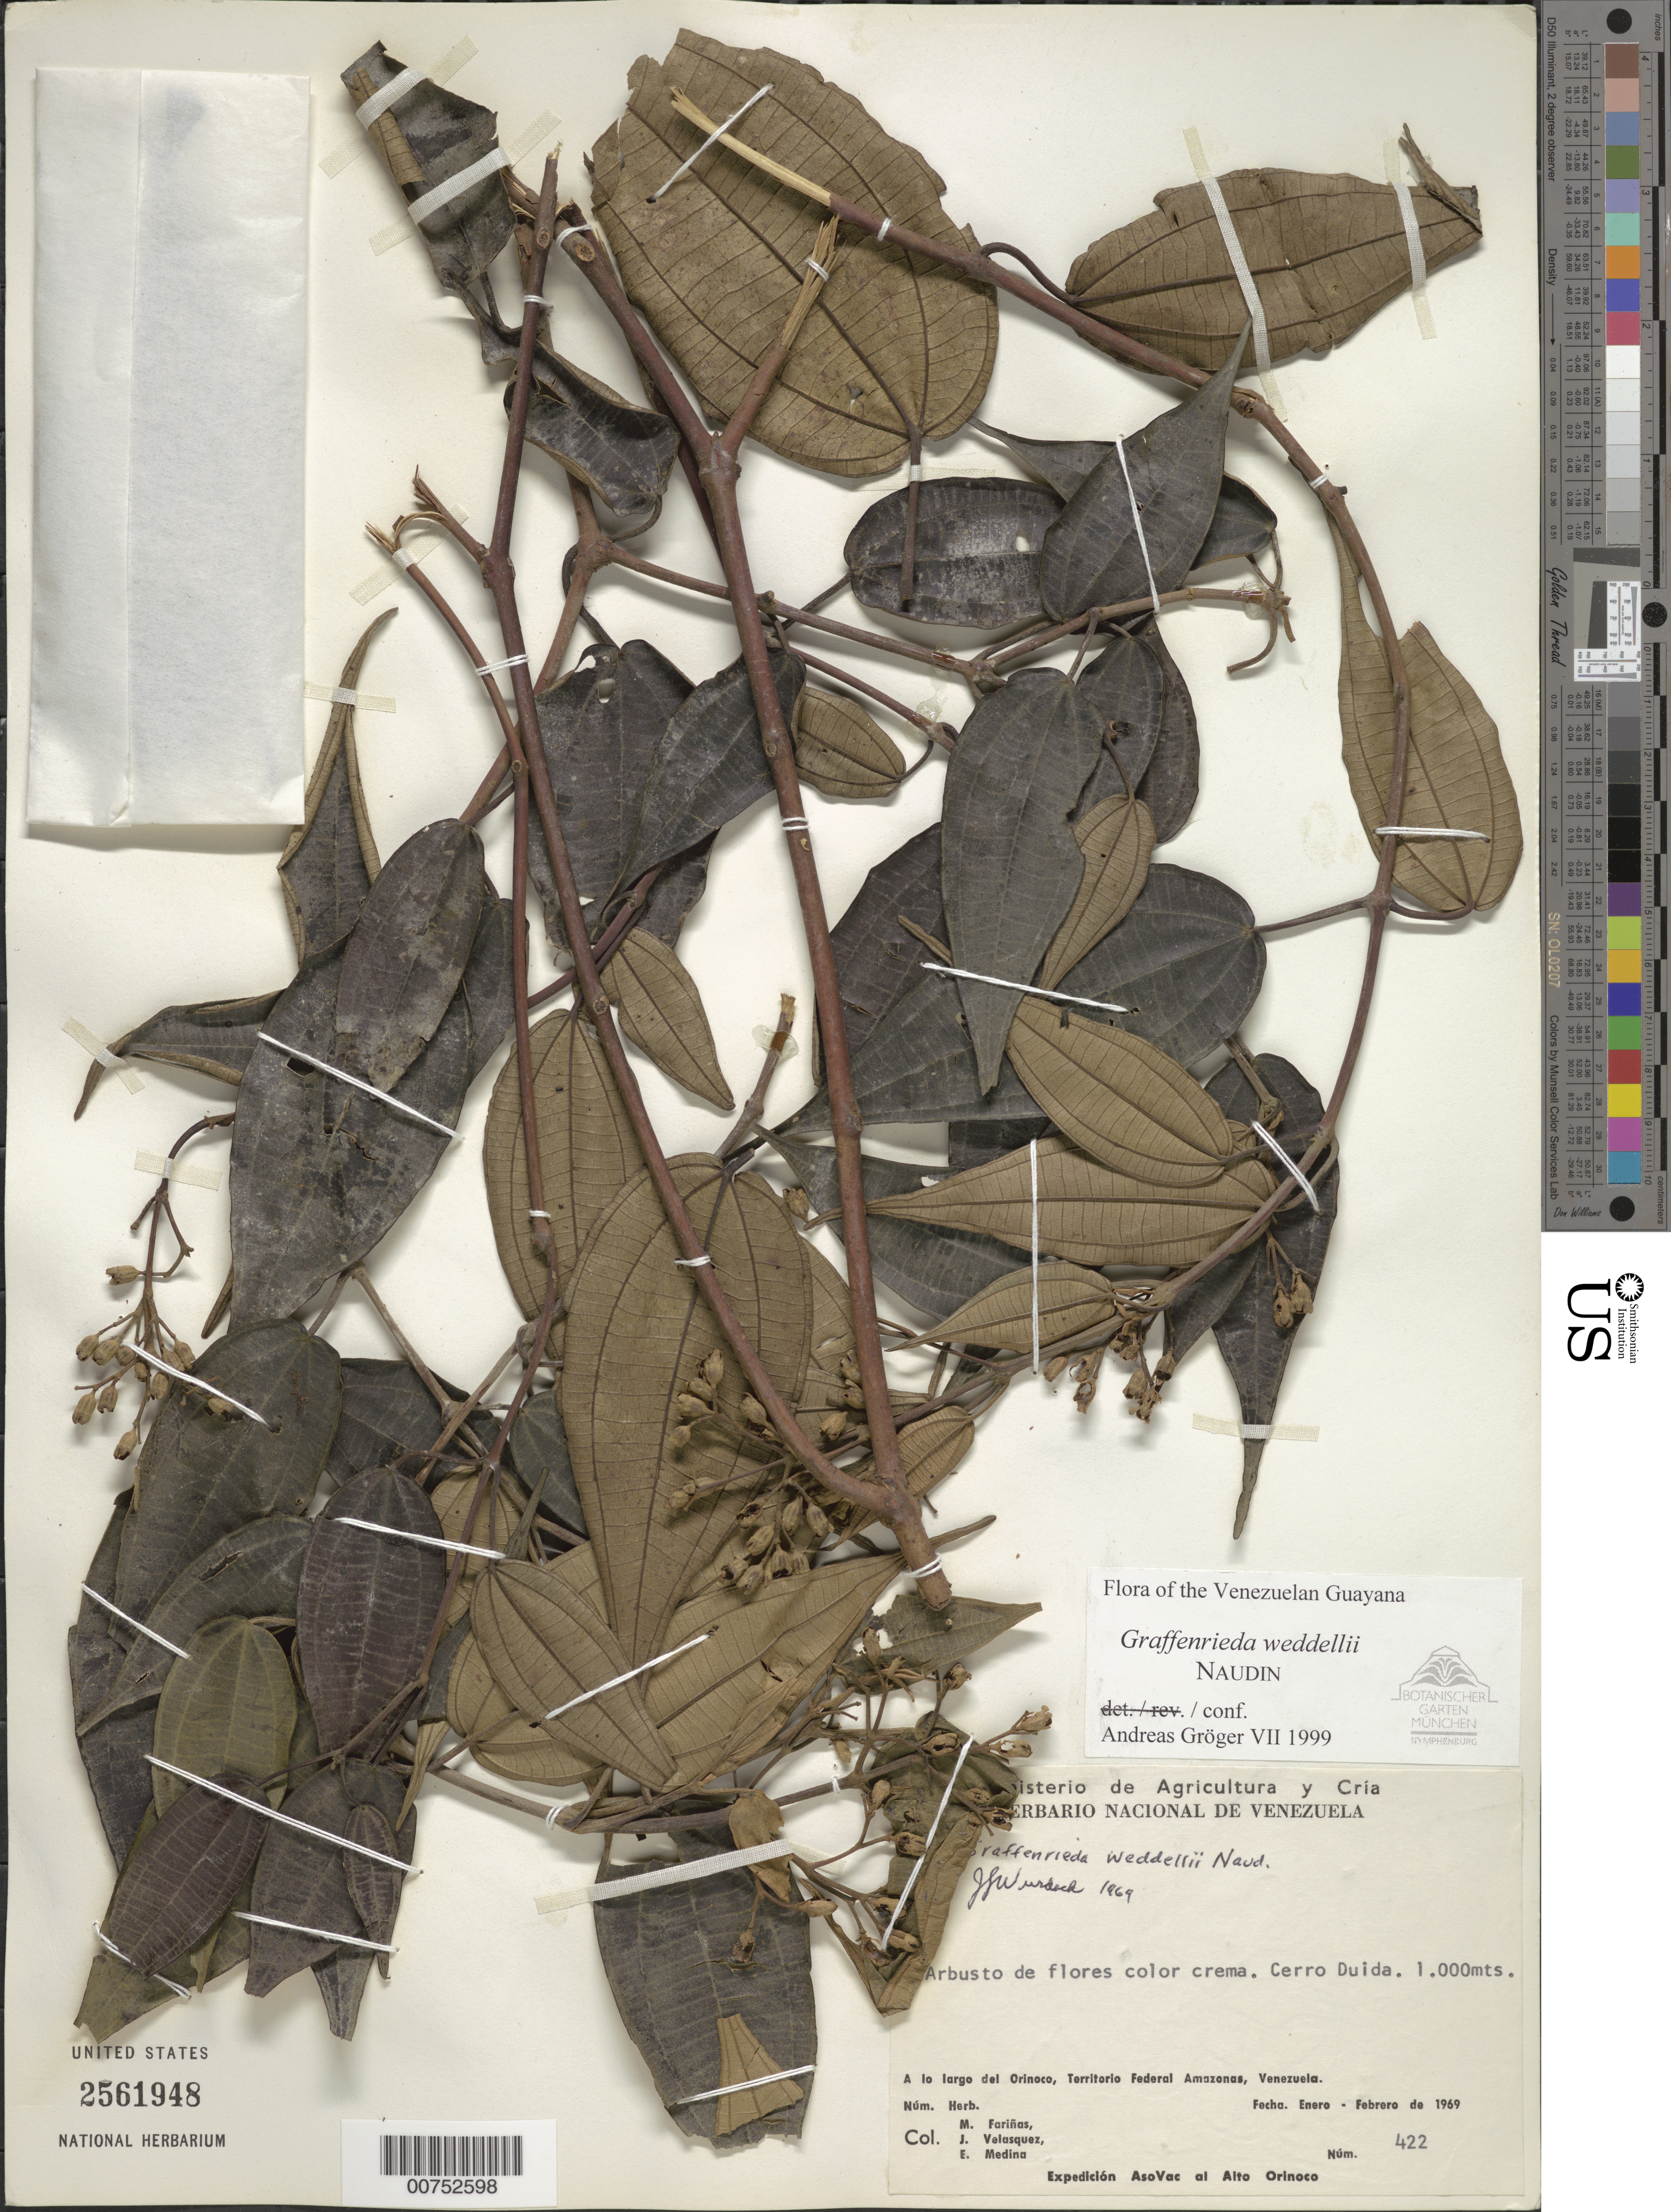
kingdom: Plantae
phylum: Tracheophyta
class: Magnoliopsida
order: Myrtales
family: Melastomataceae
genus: Graffenrieda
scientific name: Graffenrieda weddellii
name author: Naudin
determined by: Gröger, A.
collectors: M. Fariñas, J. Velasquez & E. Medina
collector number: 422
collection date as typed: Jan-69 to Feb-69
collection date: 1969-01/1969-02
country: Venezuela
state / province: Amazonas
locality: Cerro Duida, Río Orinoco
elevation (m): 1000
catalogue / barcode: US 2561948